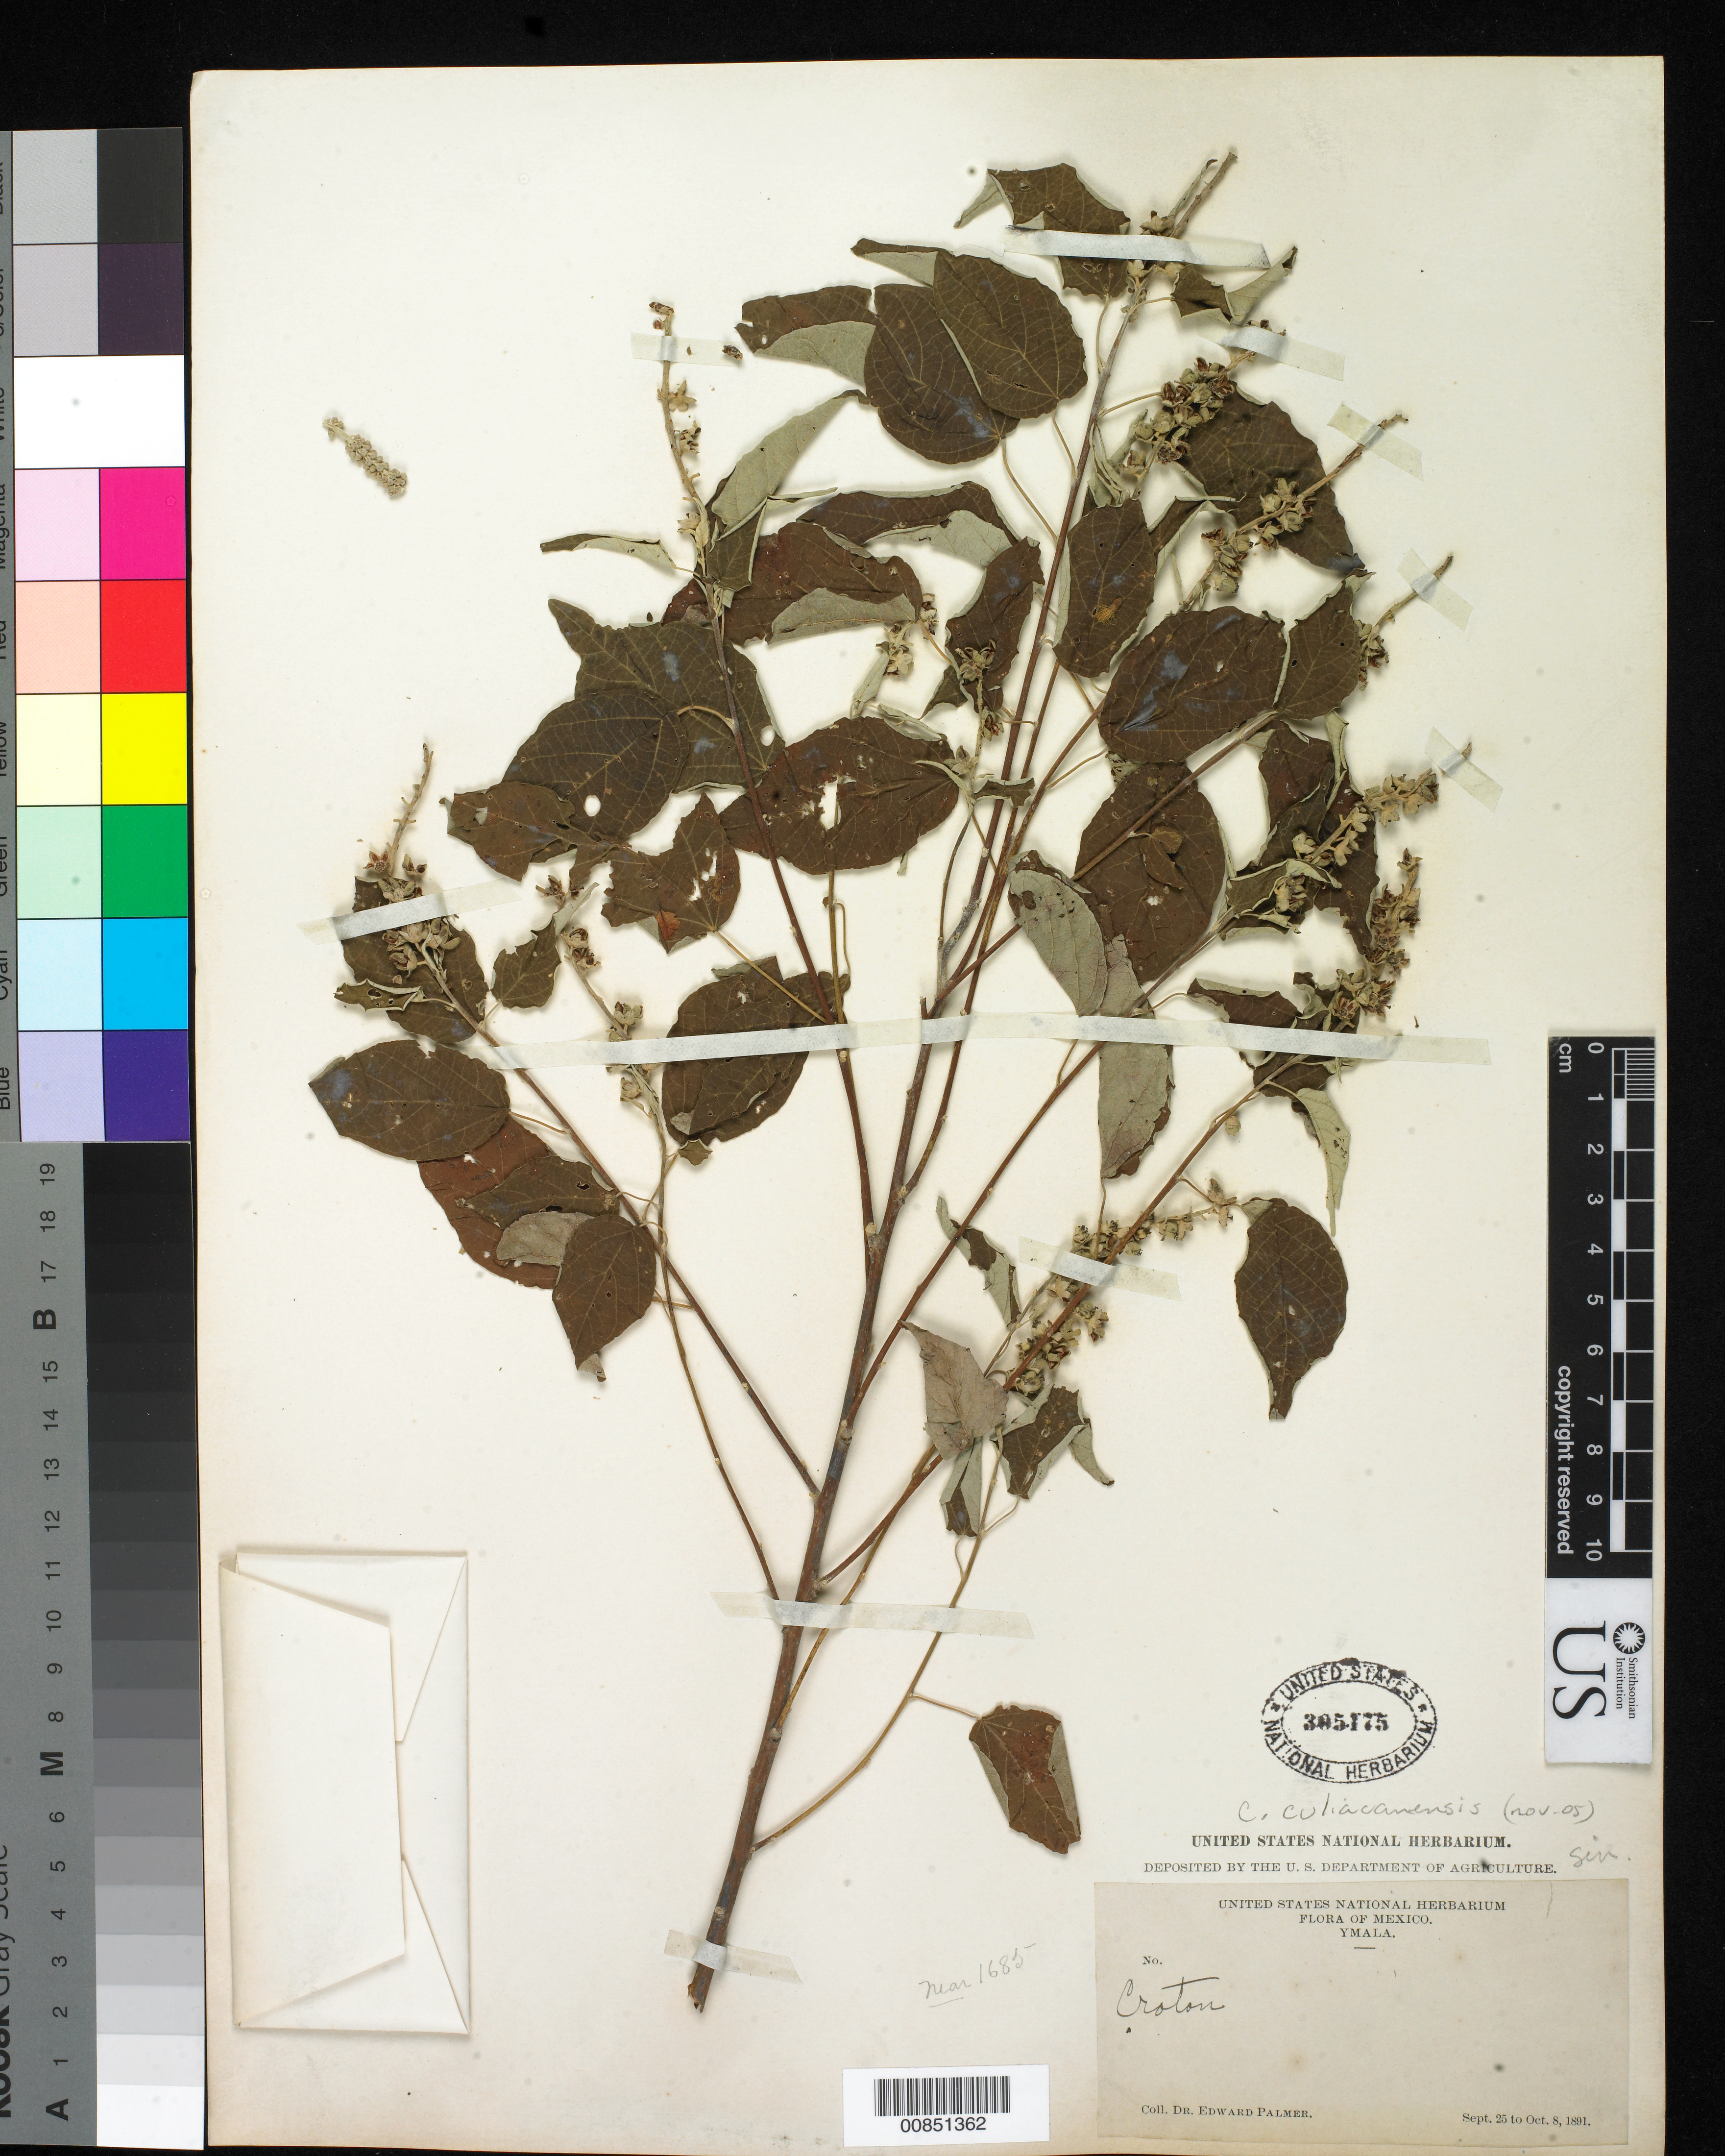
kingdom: Plantae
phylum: Tracheophyta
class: Magnoliopsida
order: Malpighiales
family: Euphorbiaceae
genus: Croton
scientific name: Croton culiacanensis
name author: Croizat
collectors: E. Palmer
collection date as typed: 25 Sep 1891 to 08 Oct 1891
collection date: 1891-09-25/1891-10-08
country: Mexico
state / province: Sinaloa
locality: Ymala, Sinaloa.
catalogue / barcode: US 305175